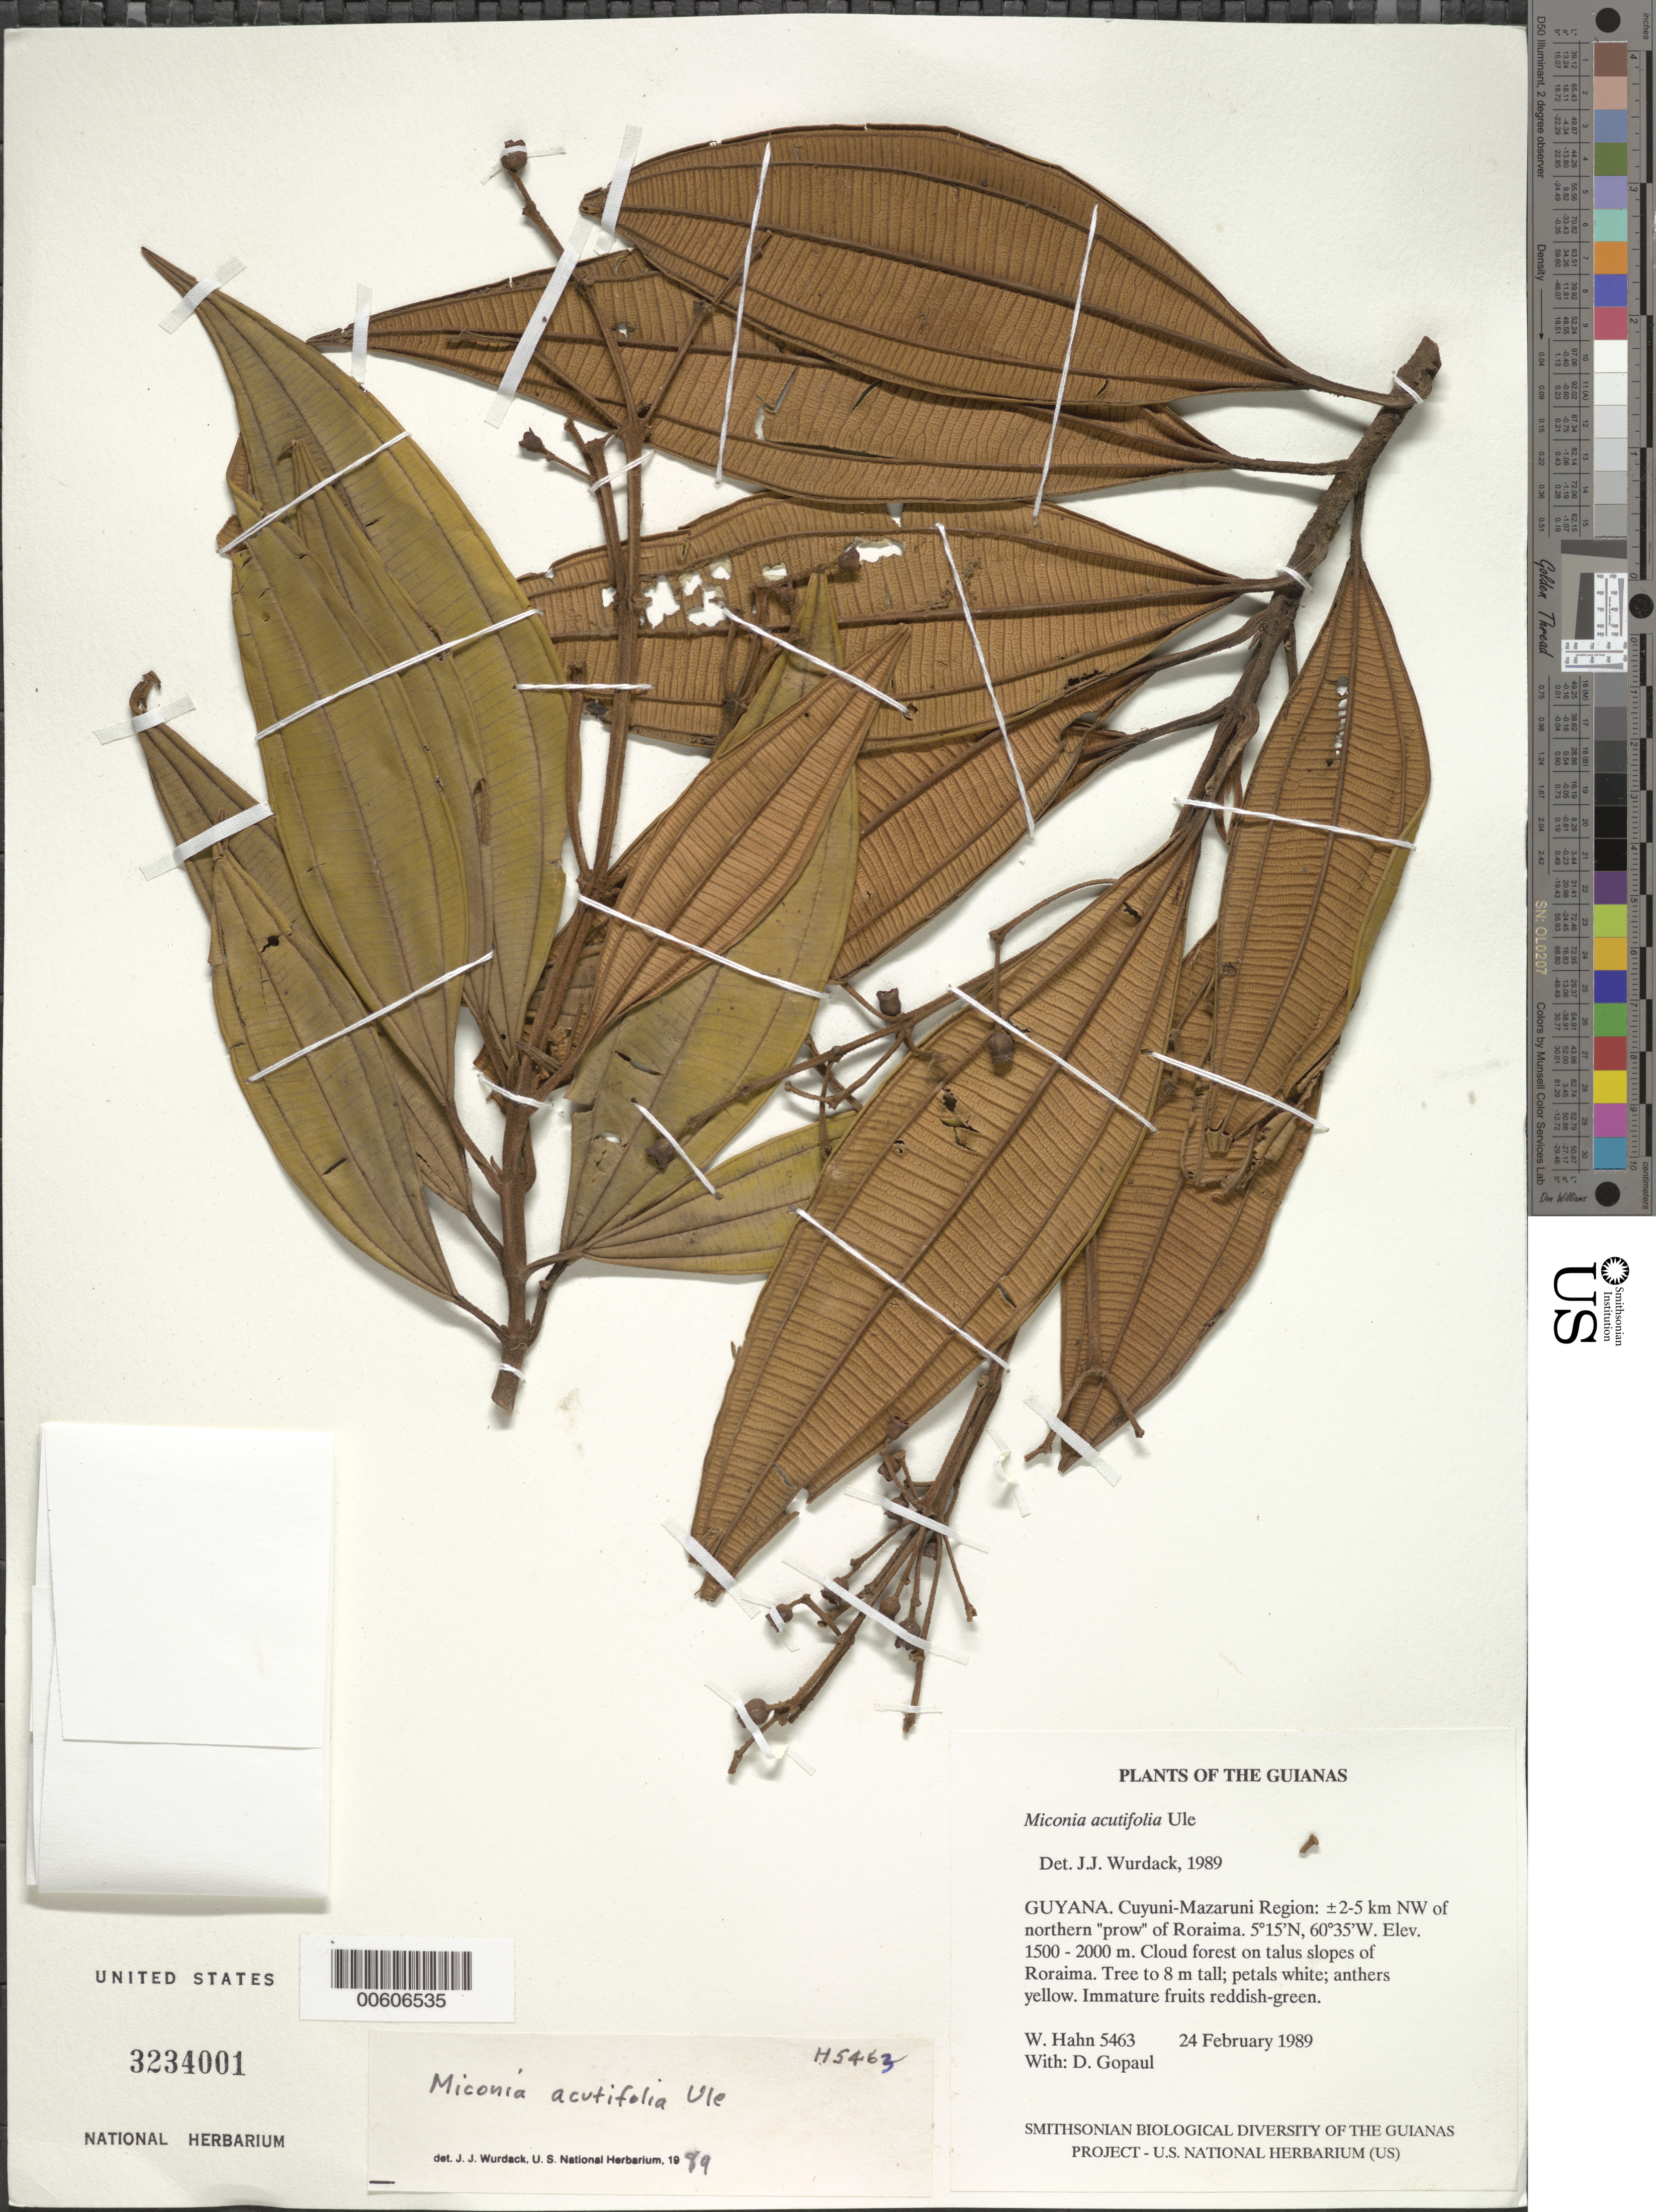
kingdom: Plantae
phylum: Tracheophyta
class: Magnoliopsida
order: Myrtales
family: Melastomataceae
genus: Miconia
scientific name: Miconia acutifolia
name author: Ule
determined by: Wurdack, John J., (US), US (UNITED STATES)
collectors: W. Hahn & D. Gopaul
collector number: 5463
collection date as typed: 24 February 1989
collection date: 1989-02-24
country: Guyana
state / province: Cuyuni-Mazaruni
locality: ±2-5 km NW of northern "prow" of Roraima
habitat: Cloud forest on talus slopes of Roraima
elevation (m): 1500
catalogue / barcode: US 3234001